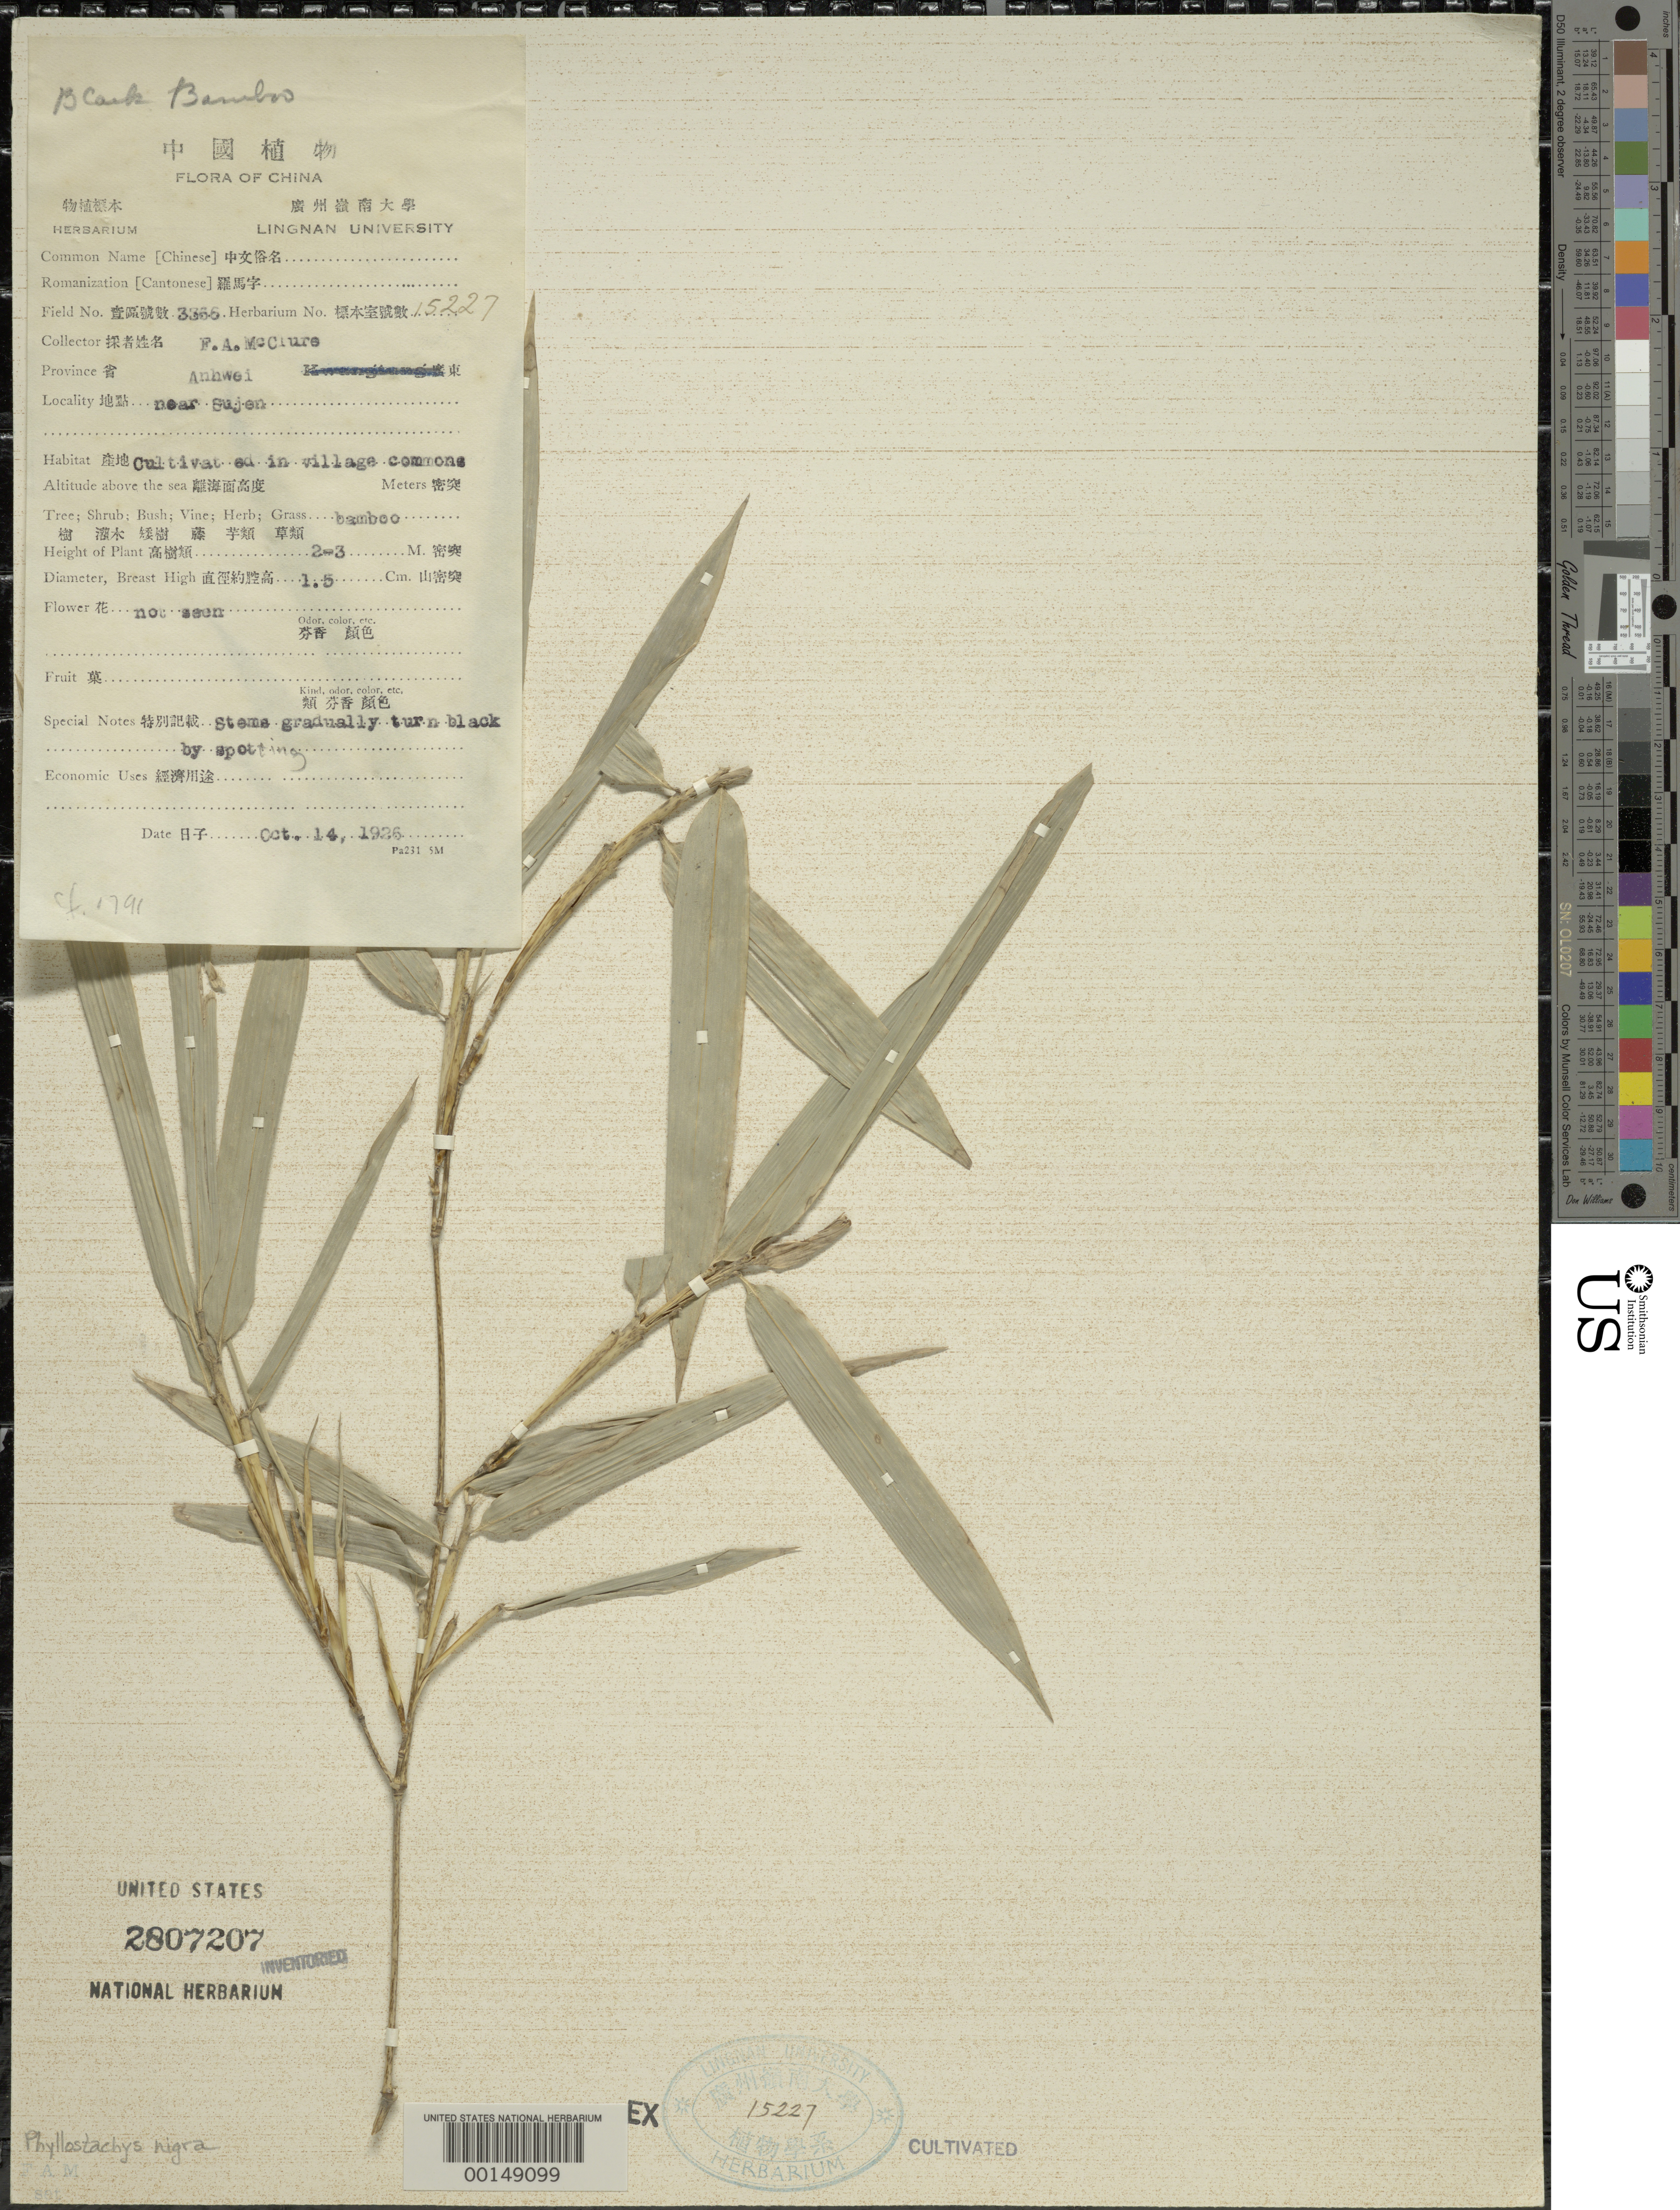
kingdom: Plantae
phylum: Tracheophyta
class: Liliopsida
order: Poales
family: Poaceae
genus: Phyllostachys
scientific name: Phyllostachys nigra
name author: (Lodd. ex Lindl.) Munro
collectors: F. A. McClure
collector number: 3366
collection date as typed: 14 Oct 1926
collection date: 1926-10-14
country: China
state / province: Anhui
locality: Sujen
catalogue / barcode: US 2807207